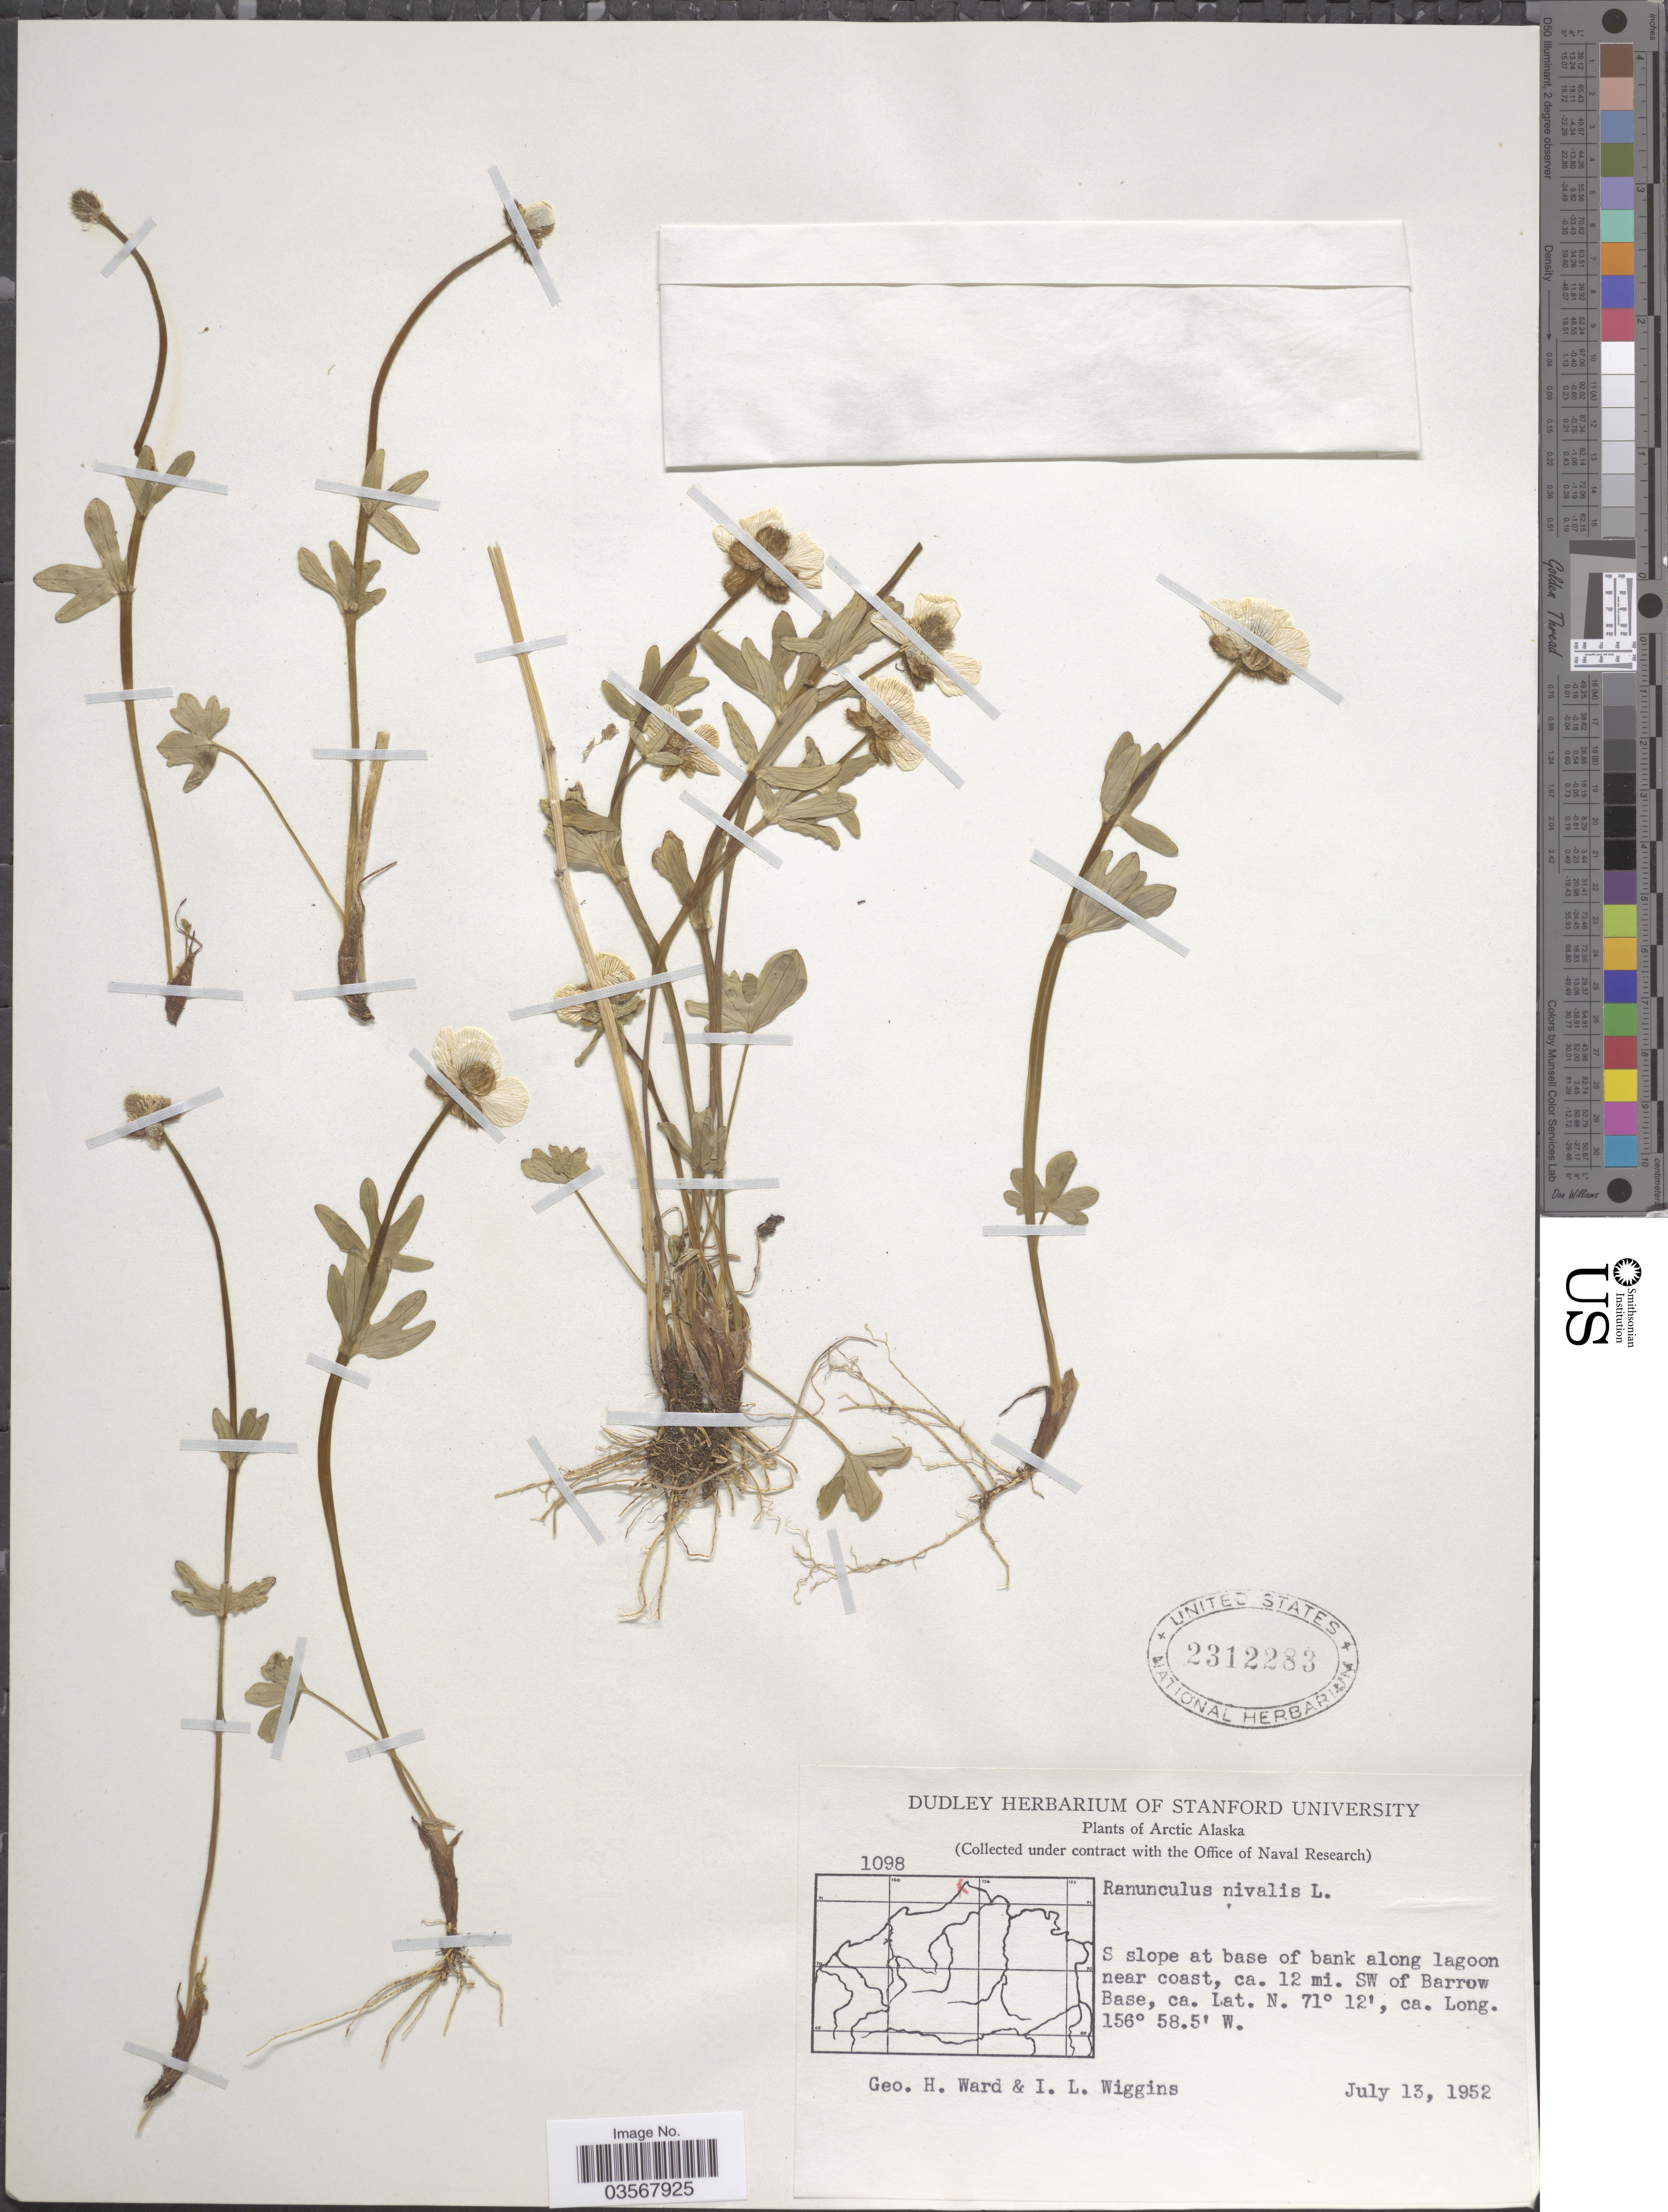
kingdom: Plantae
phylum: Tracheophyta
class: Magnoliopsida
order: Ranunculales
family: Ranunculaceae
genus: Ranunculus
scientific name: Ranunculus nivalis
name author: L.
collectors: G. H. Ward & I. L. Wiggins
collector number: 1098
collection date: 1952-07-13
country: United States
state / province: Alaska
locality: Arctic Alaska. S slope at base of bank along lagoon near coast, ca. 12 mi. SW of Barrow Base.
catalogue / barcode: US 2312283